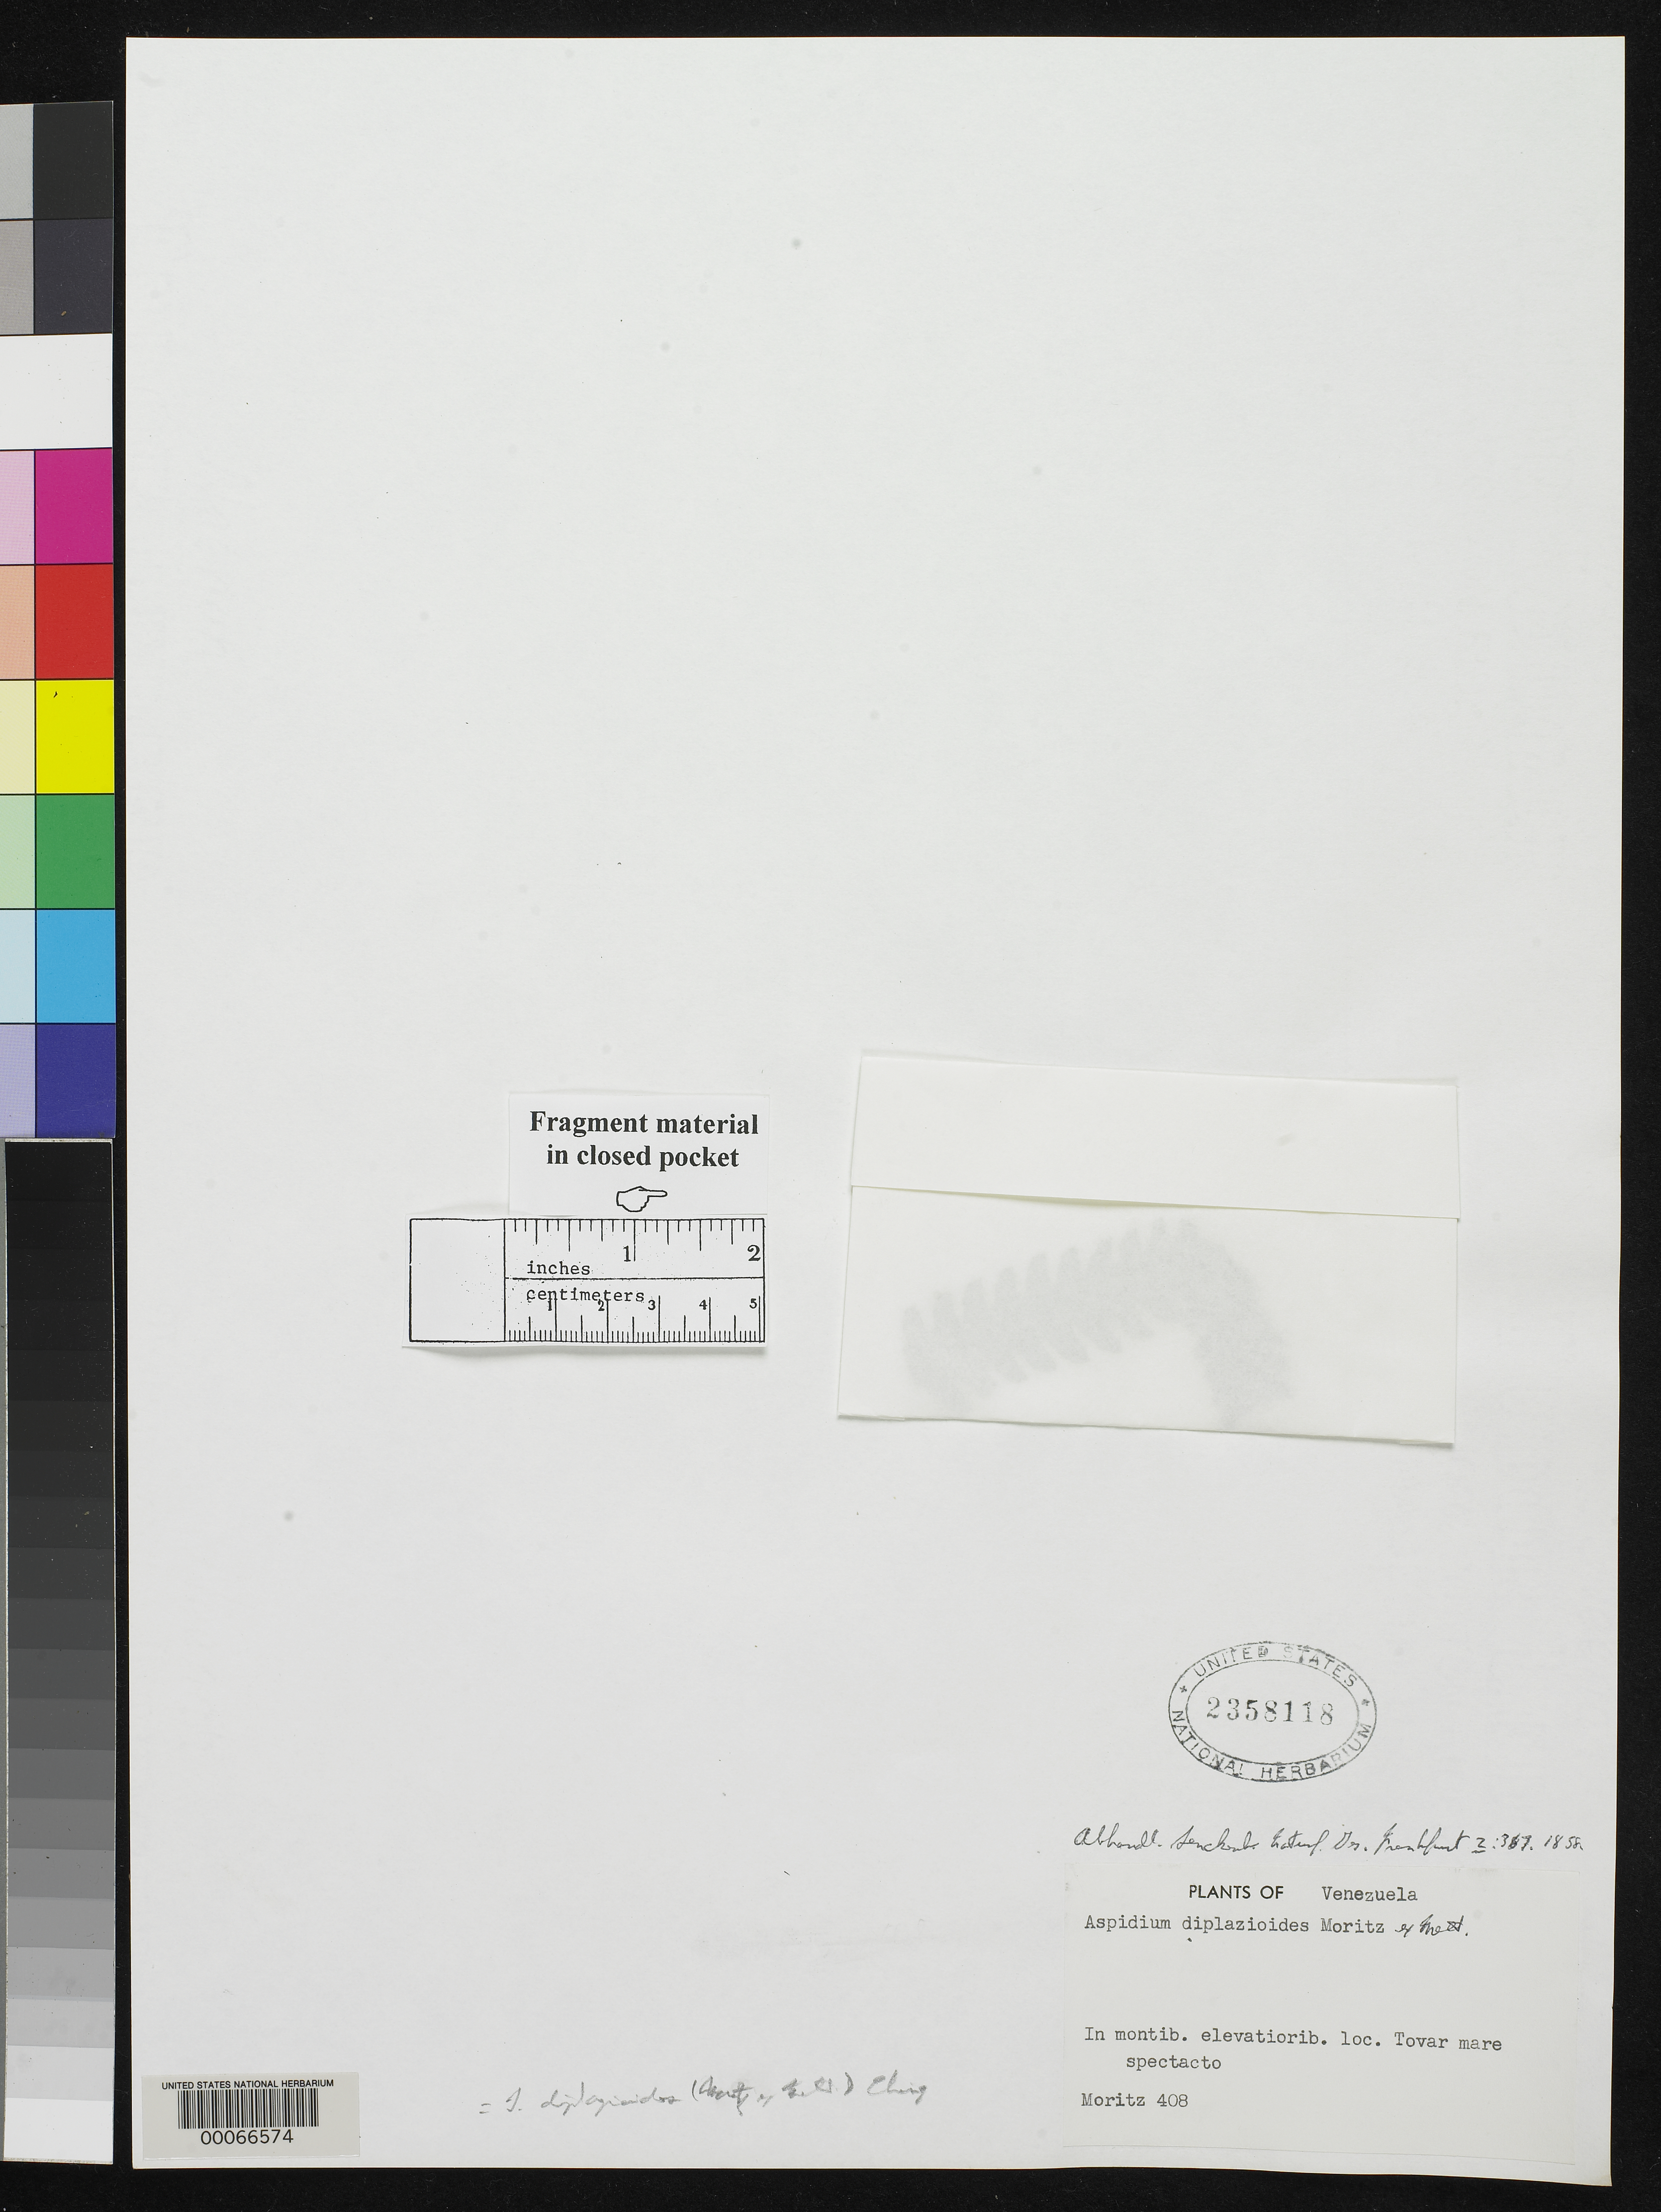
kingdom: Plantae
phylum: Tracheophyta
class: Polypodiopsida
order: Polypodiales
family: Tectariaceae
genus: Aspidium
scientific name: Aspidium diplazioides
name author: Moritz ex Mett.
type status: Type Fragment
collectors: A. Moritz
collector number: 408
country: Venezuela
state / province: Mérida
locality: Colonia Tovar.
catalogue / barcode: US 2358118